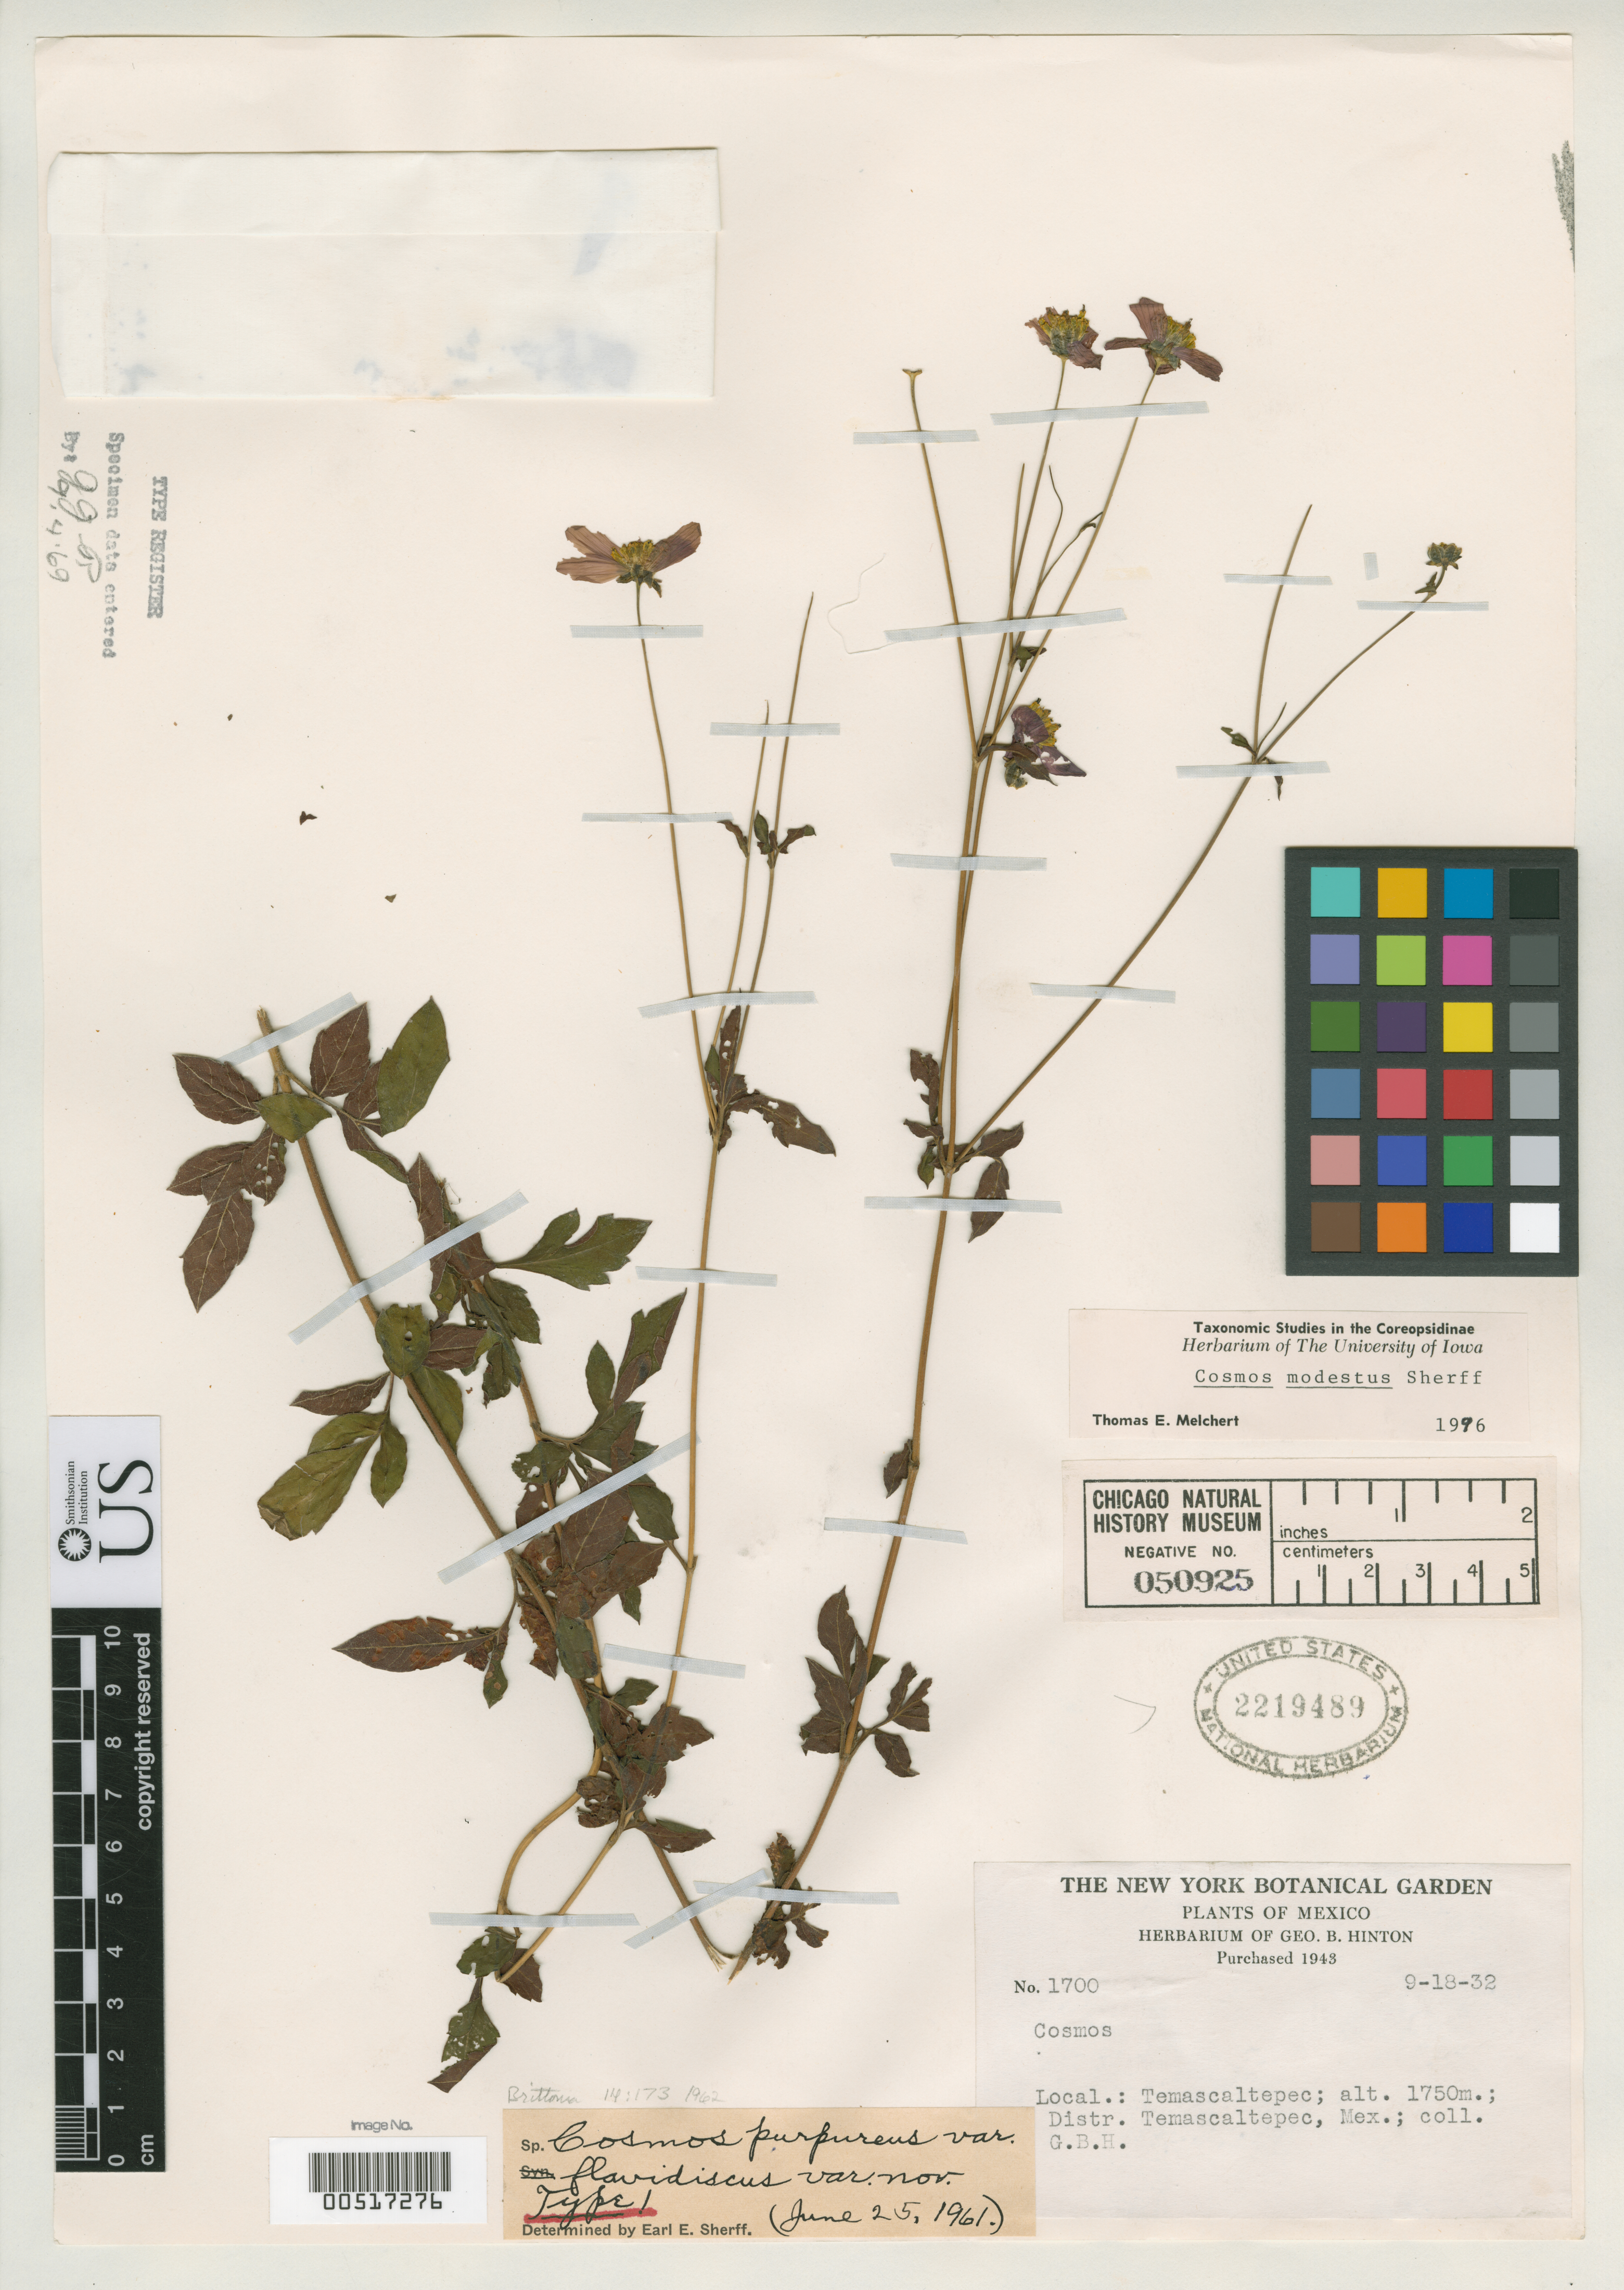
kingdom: Plantae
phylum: Tracheophyta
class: Magnoliopsida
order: Asterales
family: Asteraceae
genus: Cosmos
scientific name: Cosmos pupureus var. flavidiscus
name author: Sherff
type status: Holotype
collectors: G. B. Hinton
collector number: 1700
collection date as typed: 18 Sep 1932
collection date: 1932-09-18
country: Mexico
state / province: México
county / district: Temascaltepec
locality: Temascaltepec.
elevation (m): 1750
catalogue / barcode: US 2219489